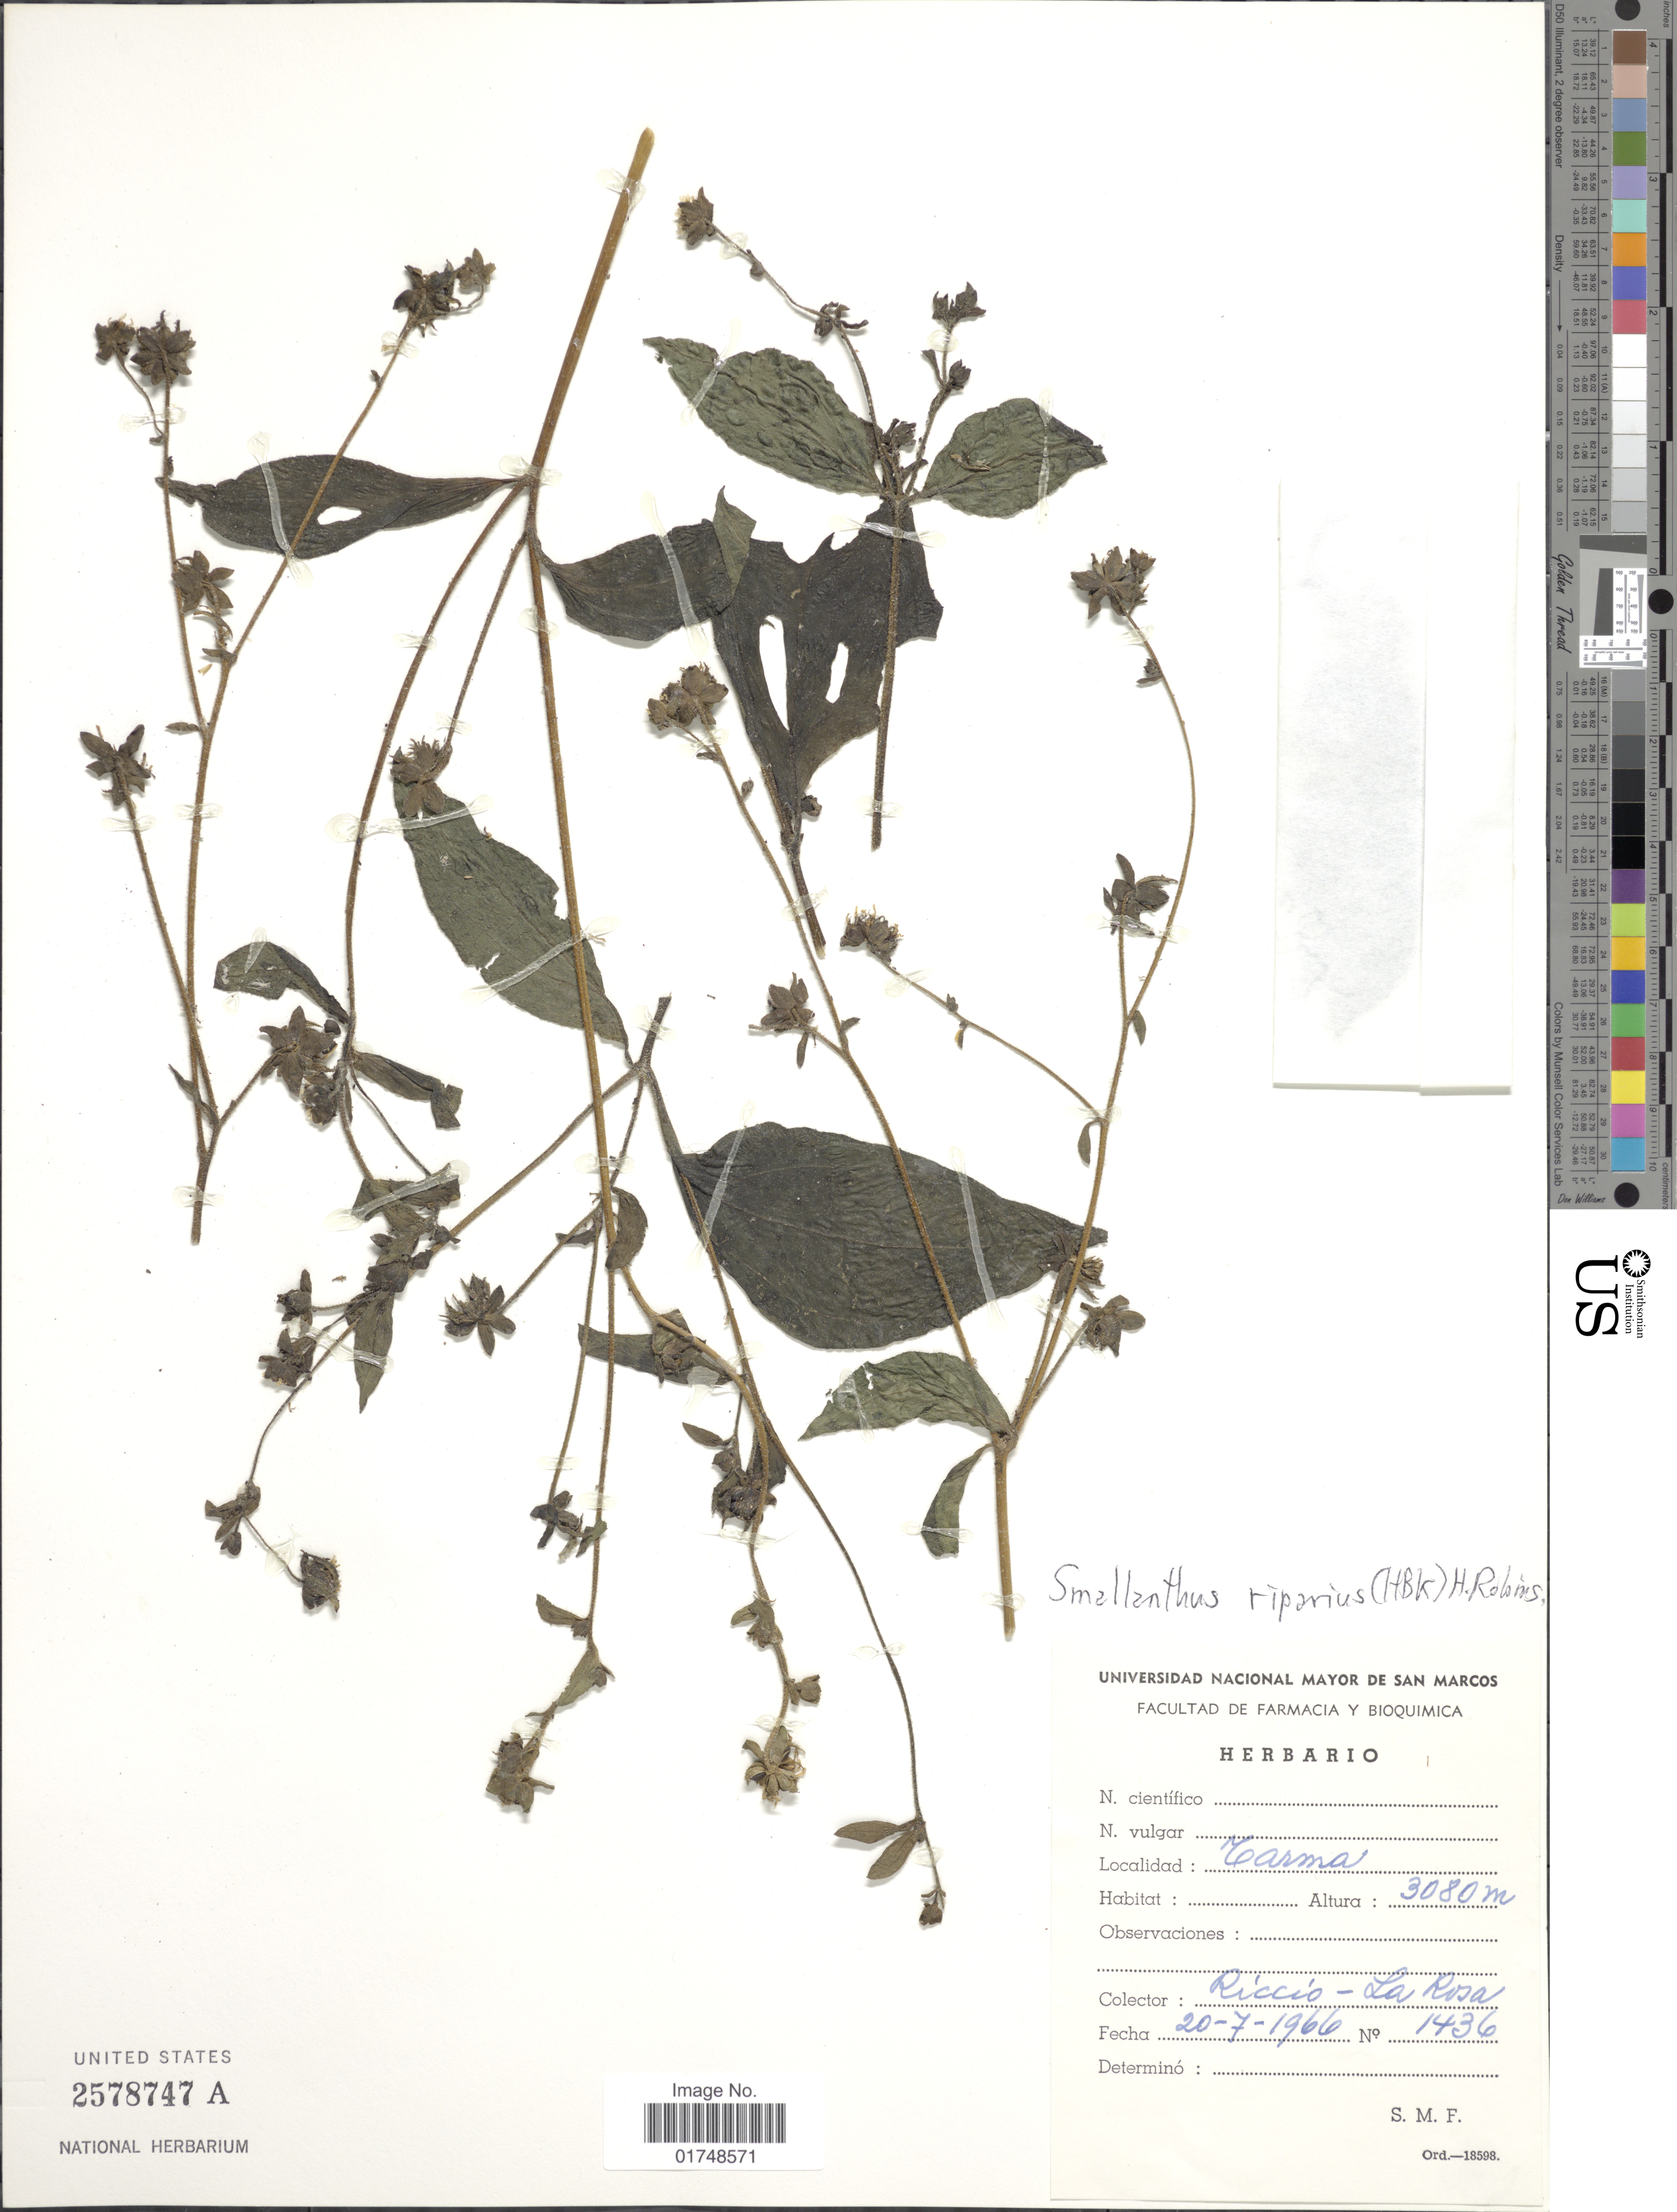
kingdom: Plantae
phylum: Tracheophyta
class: Magnoliopsida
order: Asterales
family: Asteraceae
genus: Smallanthus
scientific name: Smallanthus riparius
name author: (Kunth) H. Rob.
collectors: Riccio & -. La Rosa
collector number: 1436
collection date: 1966-07-20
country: Peru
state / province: Junín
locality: Carma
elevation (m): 3080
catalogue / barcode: US 2578747A